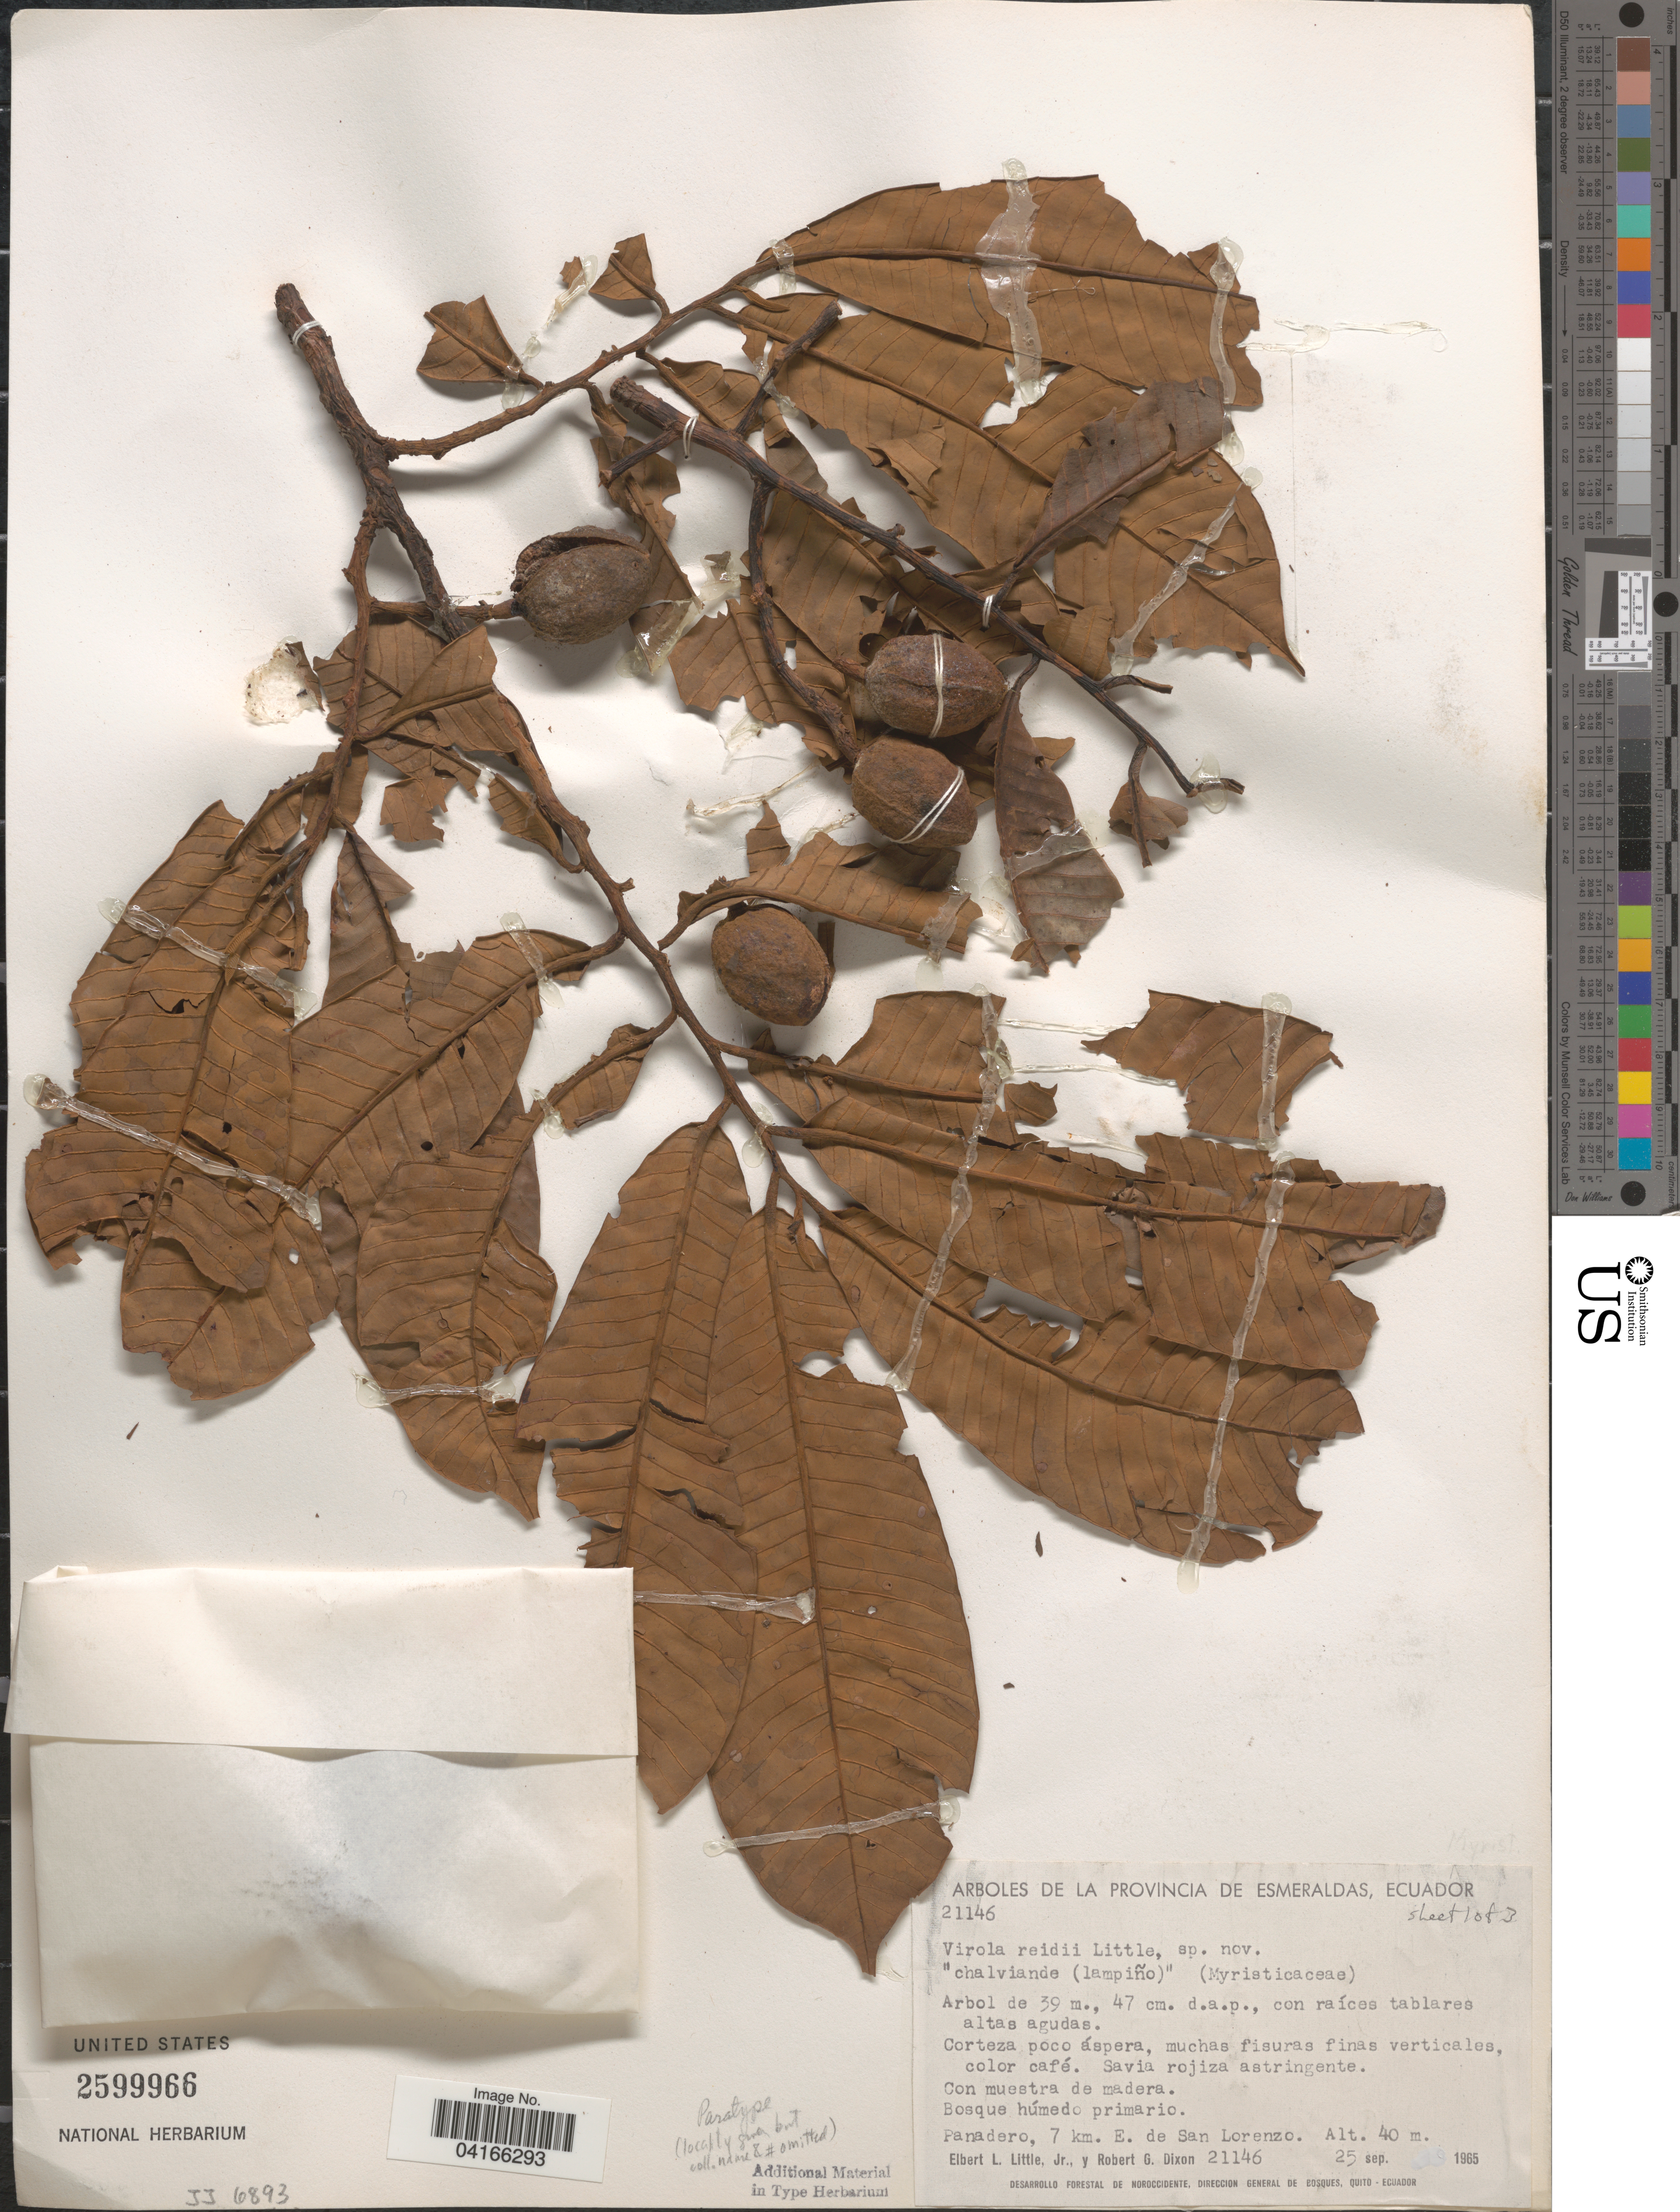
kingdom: Plantae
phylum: Tracheophyta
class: Magnoliopsida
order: Magnoliales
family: Myristicaceae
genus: Virola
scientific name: Virola reidii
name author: Little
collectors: E. L. Little & R. G. Dixon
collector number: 21146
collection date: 1965-09-25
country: Ecuador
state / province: Esmeraldas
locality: Panadero, 7 km. E. de San Lorenzo.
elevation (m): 40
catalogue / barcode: US 2599966